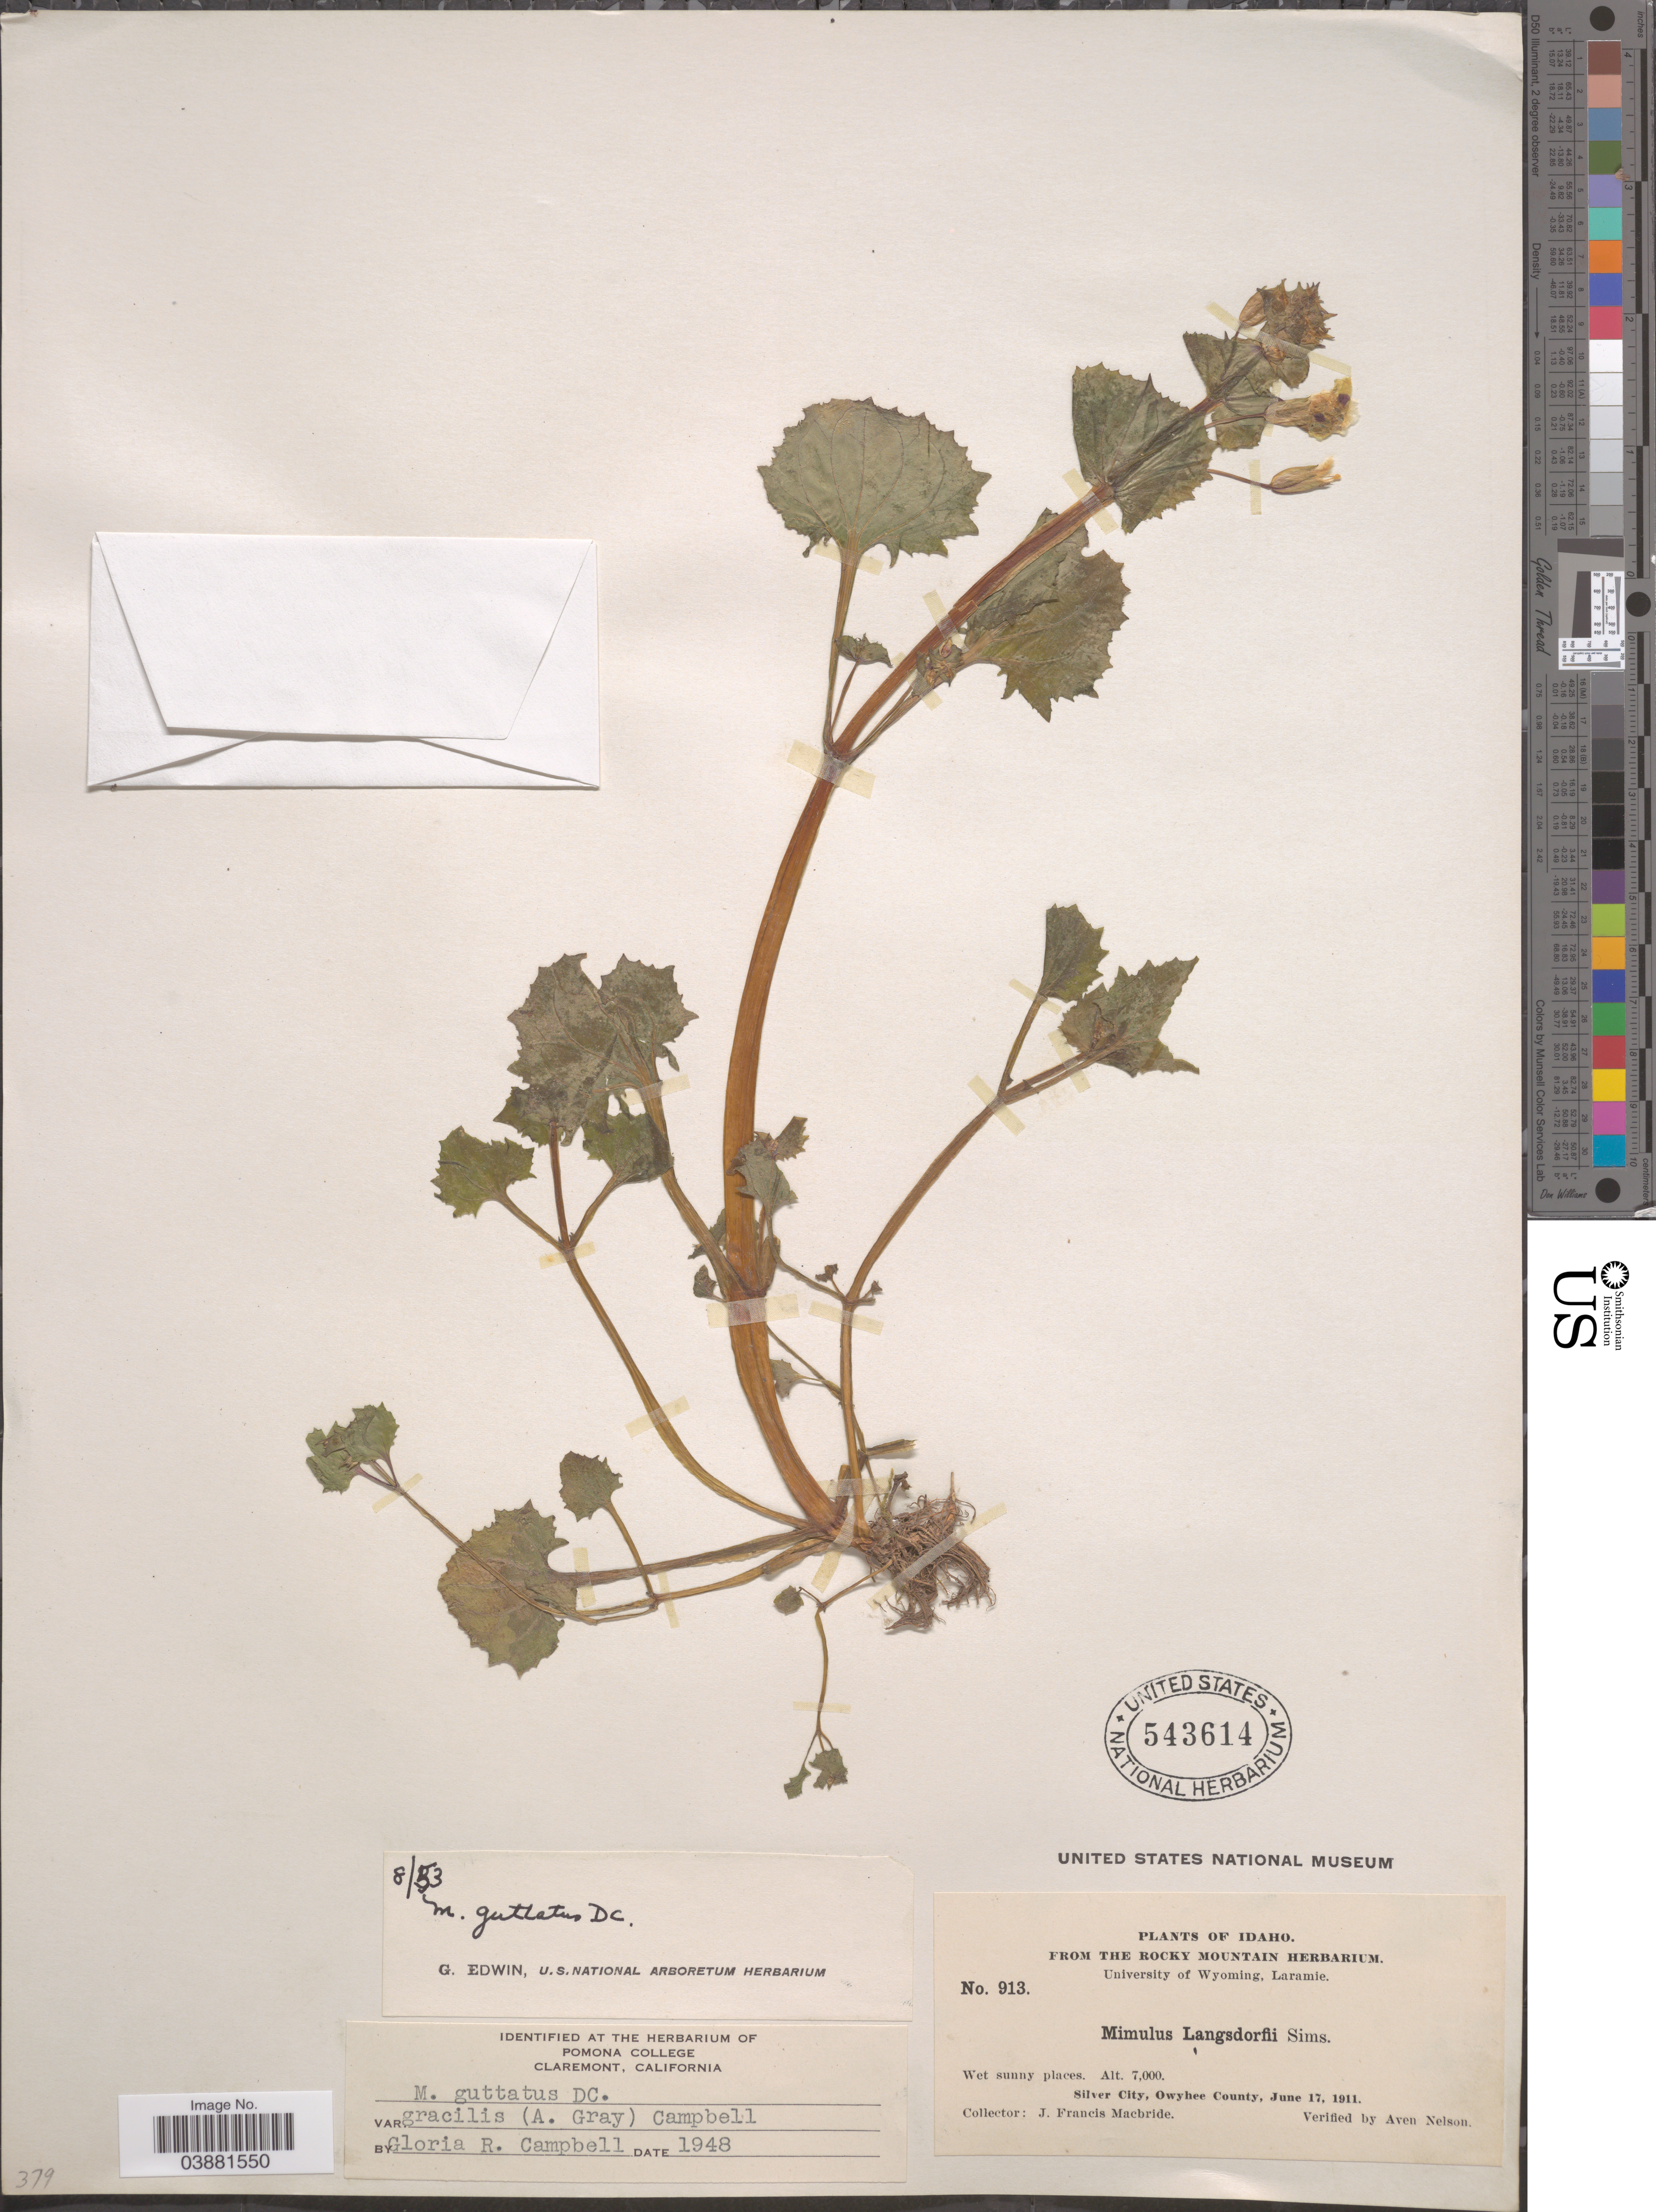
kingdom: Plantae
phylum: Tracheophyta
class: Magnoliopsida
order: Lamiales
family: Phrymaceae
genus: Mimulus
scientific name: Mimulus guttatus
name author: DC.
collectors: J. F. Macbride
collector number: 913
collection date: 1911-06-17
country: United States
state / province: Idaho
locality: Silver City, Owyhee County.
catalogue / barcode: US 543614